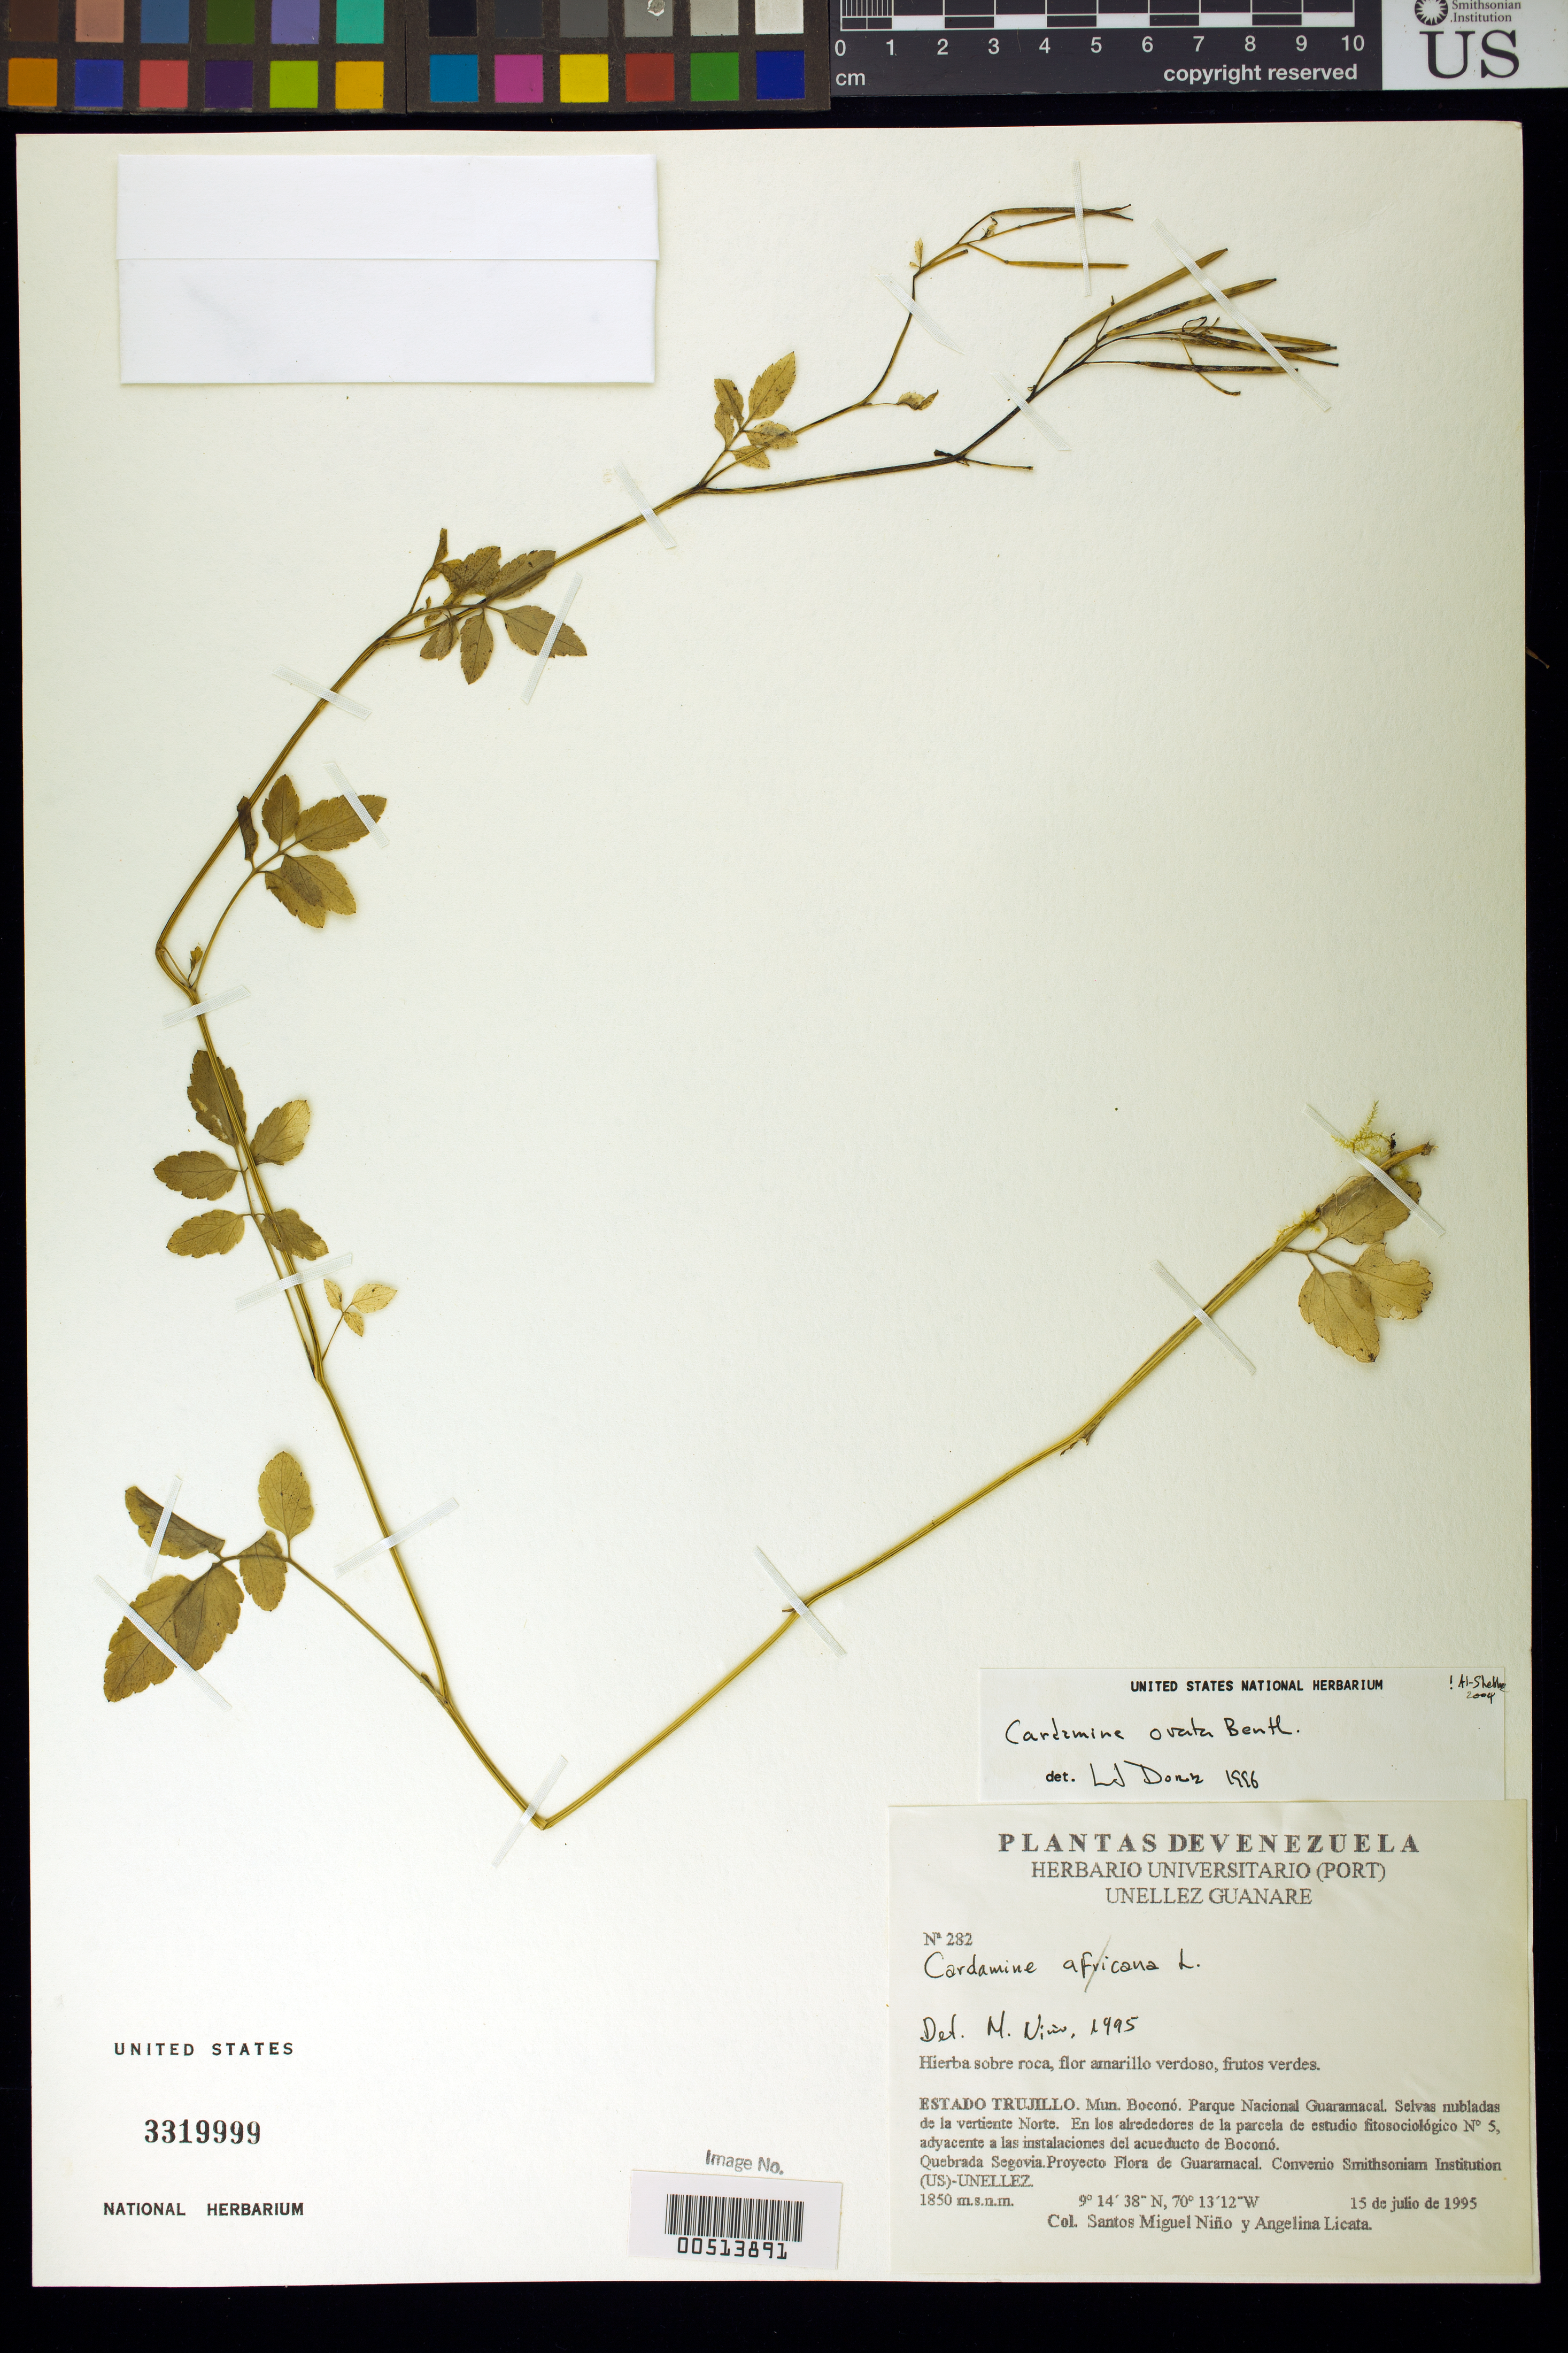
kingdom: Plantae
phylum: Tracheophyta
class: Magnoliopsida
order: Brassicales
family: Brassicaceae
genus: Cardamine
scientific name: Cardamine ovata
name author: Benth.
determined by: Dorr, L. J., (BOT), Smithsonian Institution - National Museum of Natural History (UNITED STATES)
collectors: S. M. Niño & A. Licata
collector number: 282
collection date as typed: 15 Jul 1995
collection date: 1995-07-15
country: Venezuela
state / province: Trujillo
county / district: Boconó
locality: Parque Nacional Guaramacal, vertiente N, adyacente a las instalaciones del acueducto de Boconó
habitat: Selva nubladas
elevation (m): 1850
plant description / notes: PORT, US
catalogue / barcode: US 3319999